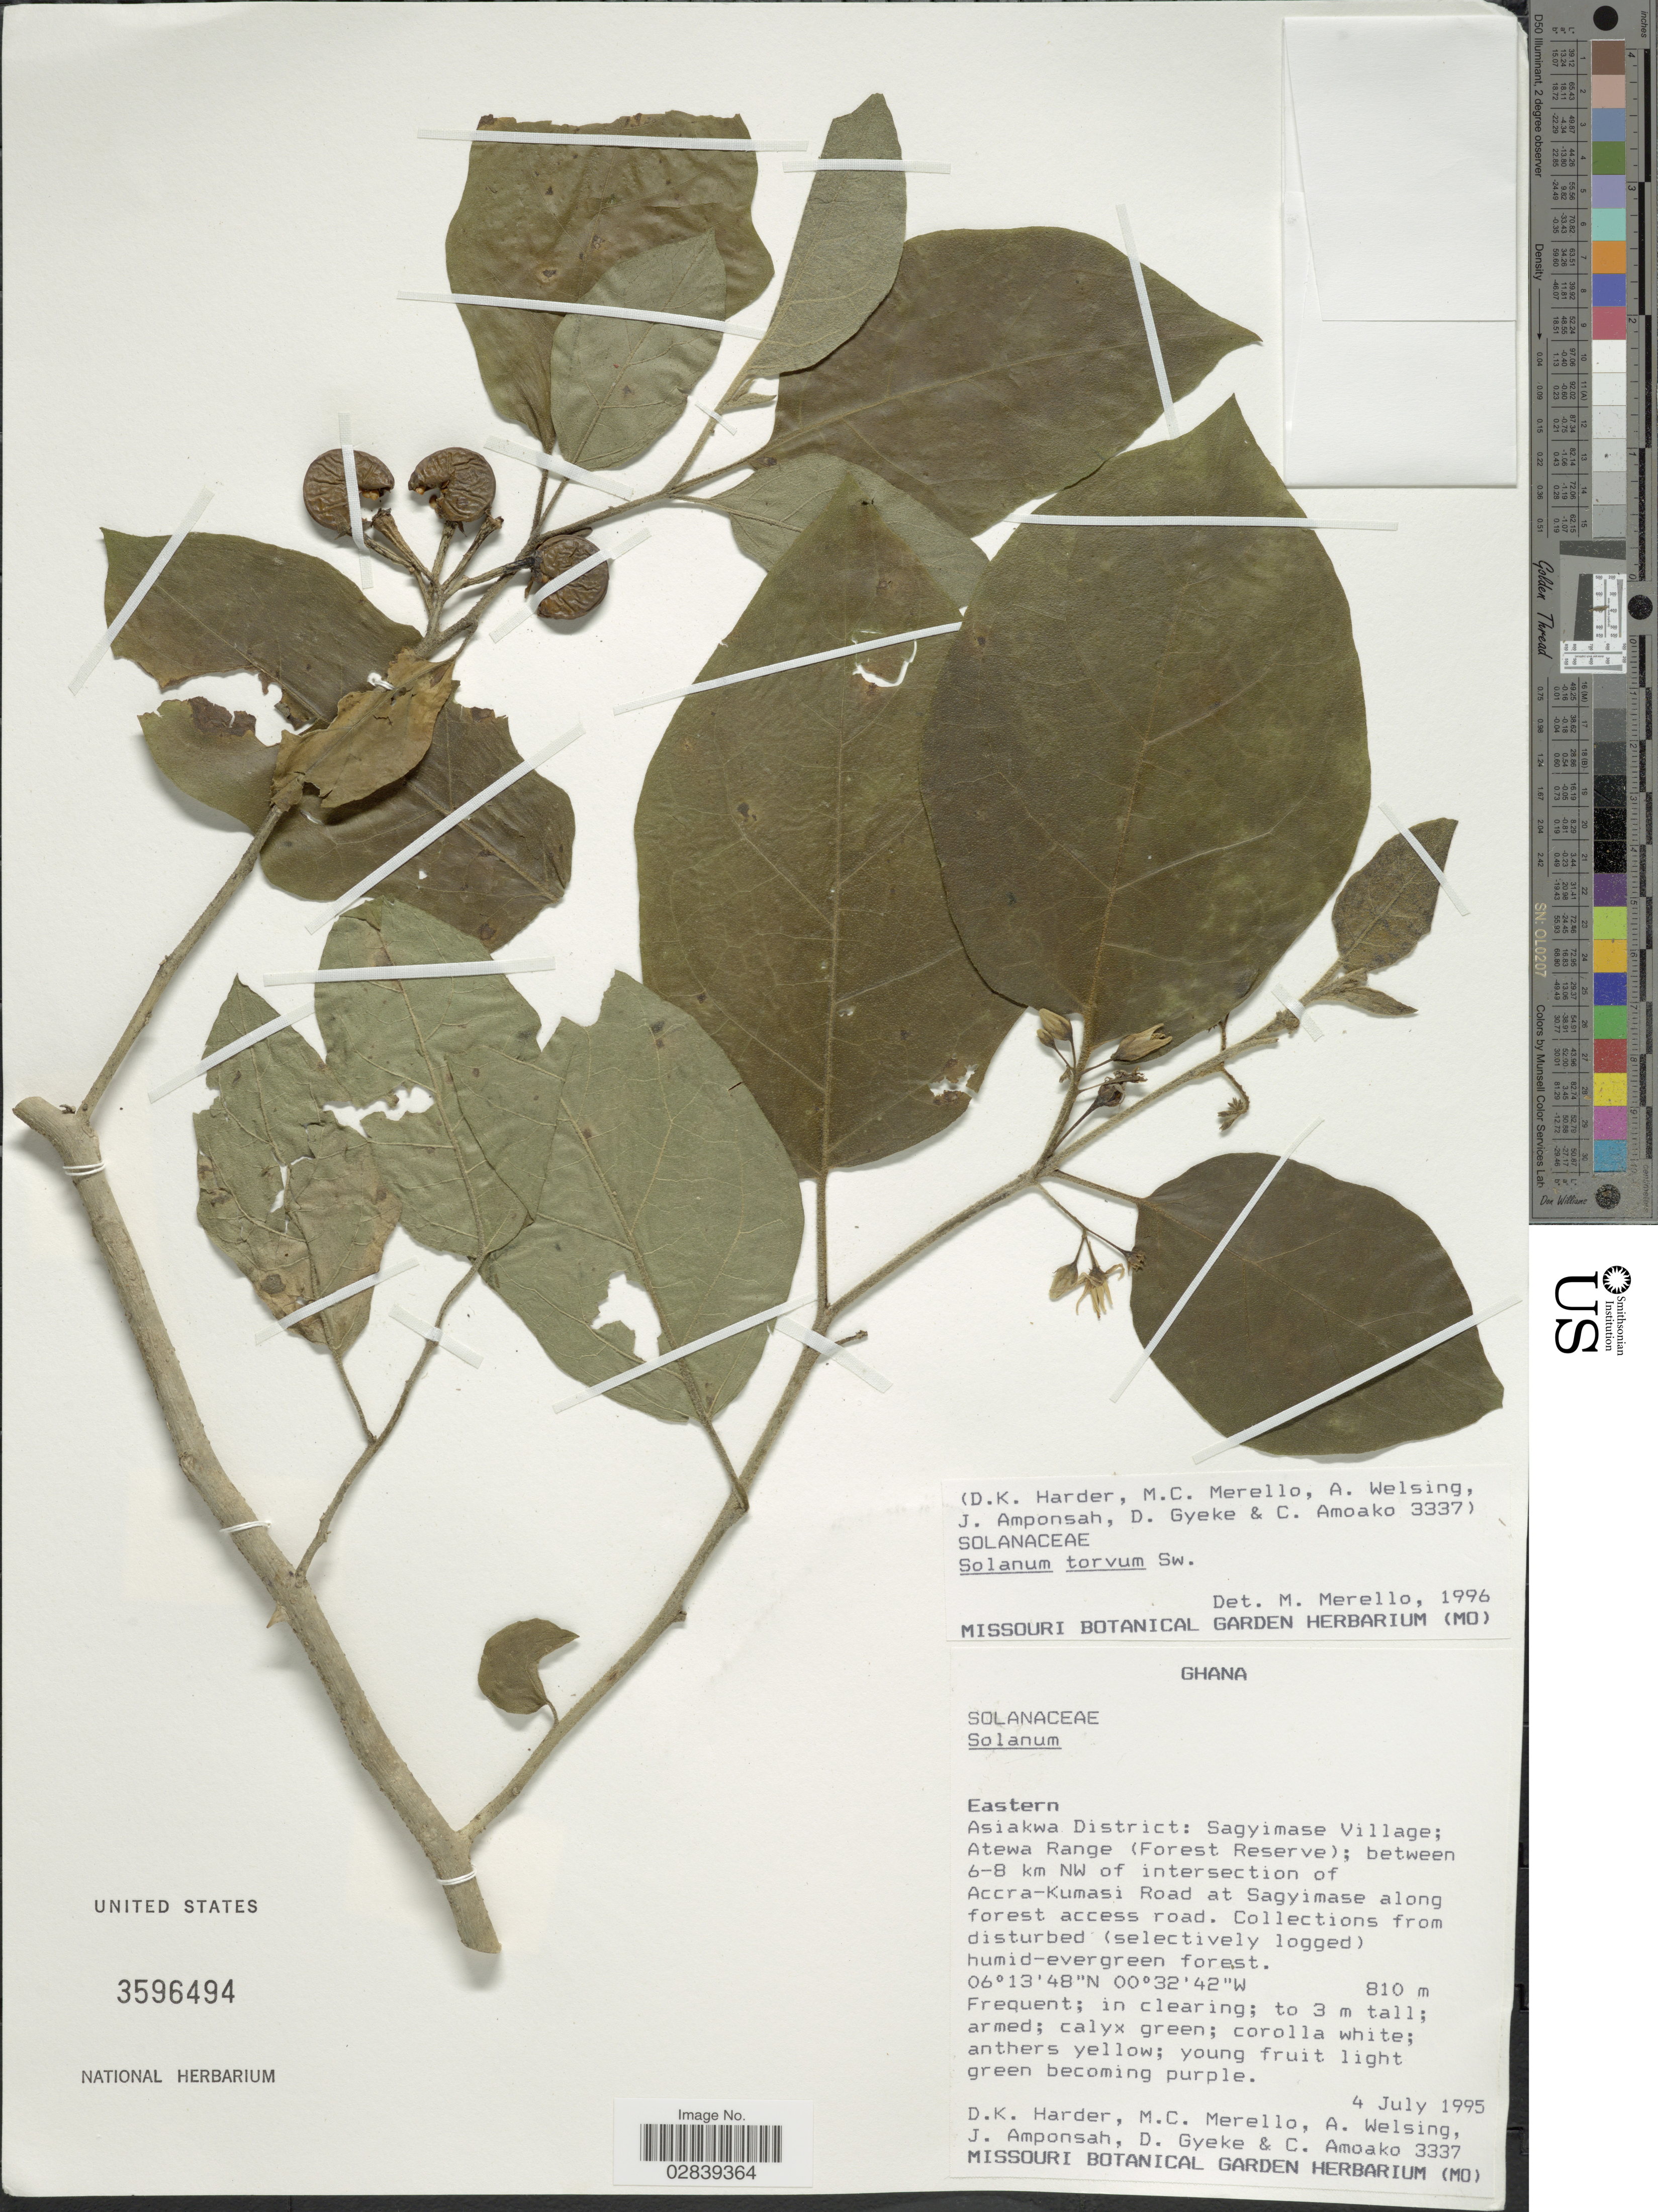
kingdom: Plantae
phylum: Tracheophyta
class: Magnoliopsida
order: Solanales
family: Solanaceae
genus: Solanum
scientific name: Solanum torvum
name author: Sw.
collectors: D. Harder, M. Merello, A. Welsing, J. Amponsah & et al.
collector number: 3337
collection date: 1995-07-04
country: Ghana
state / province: Eastern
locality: Asiakwa District: Sagyimase Village; Atewa Range (Forest Reserve); between 6-8 km NW of intersection of Accra-Kumasi Road at Sagyimase along forest access road.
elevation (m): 810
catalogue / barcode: US 3596494